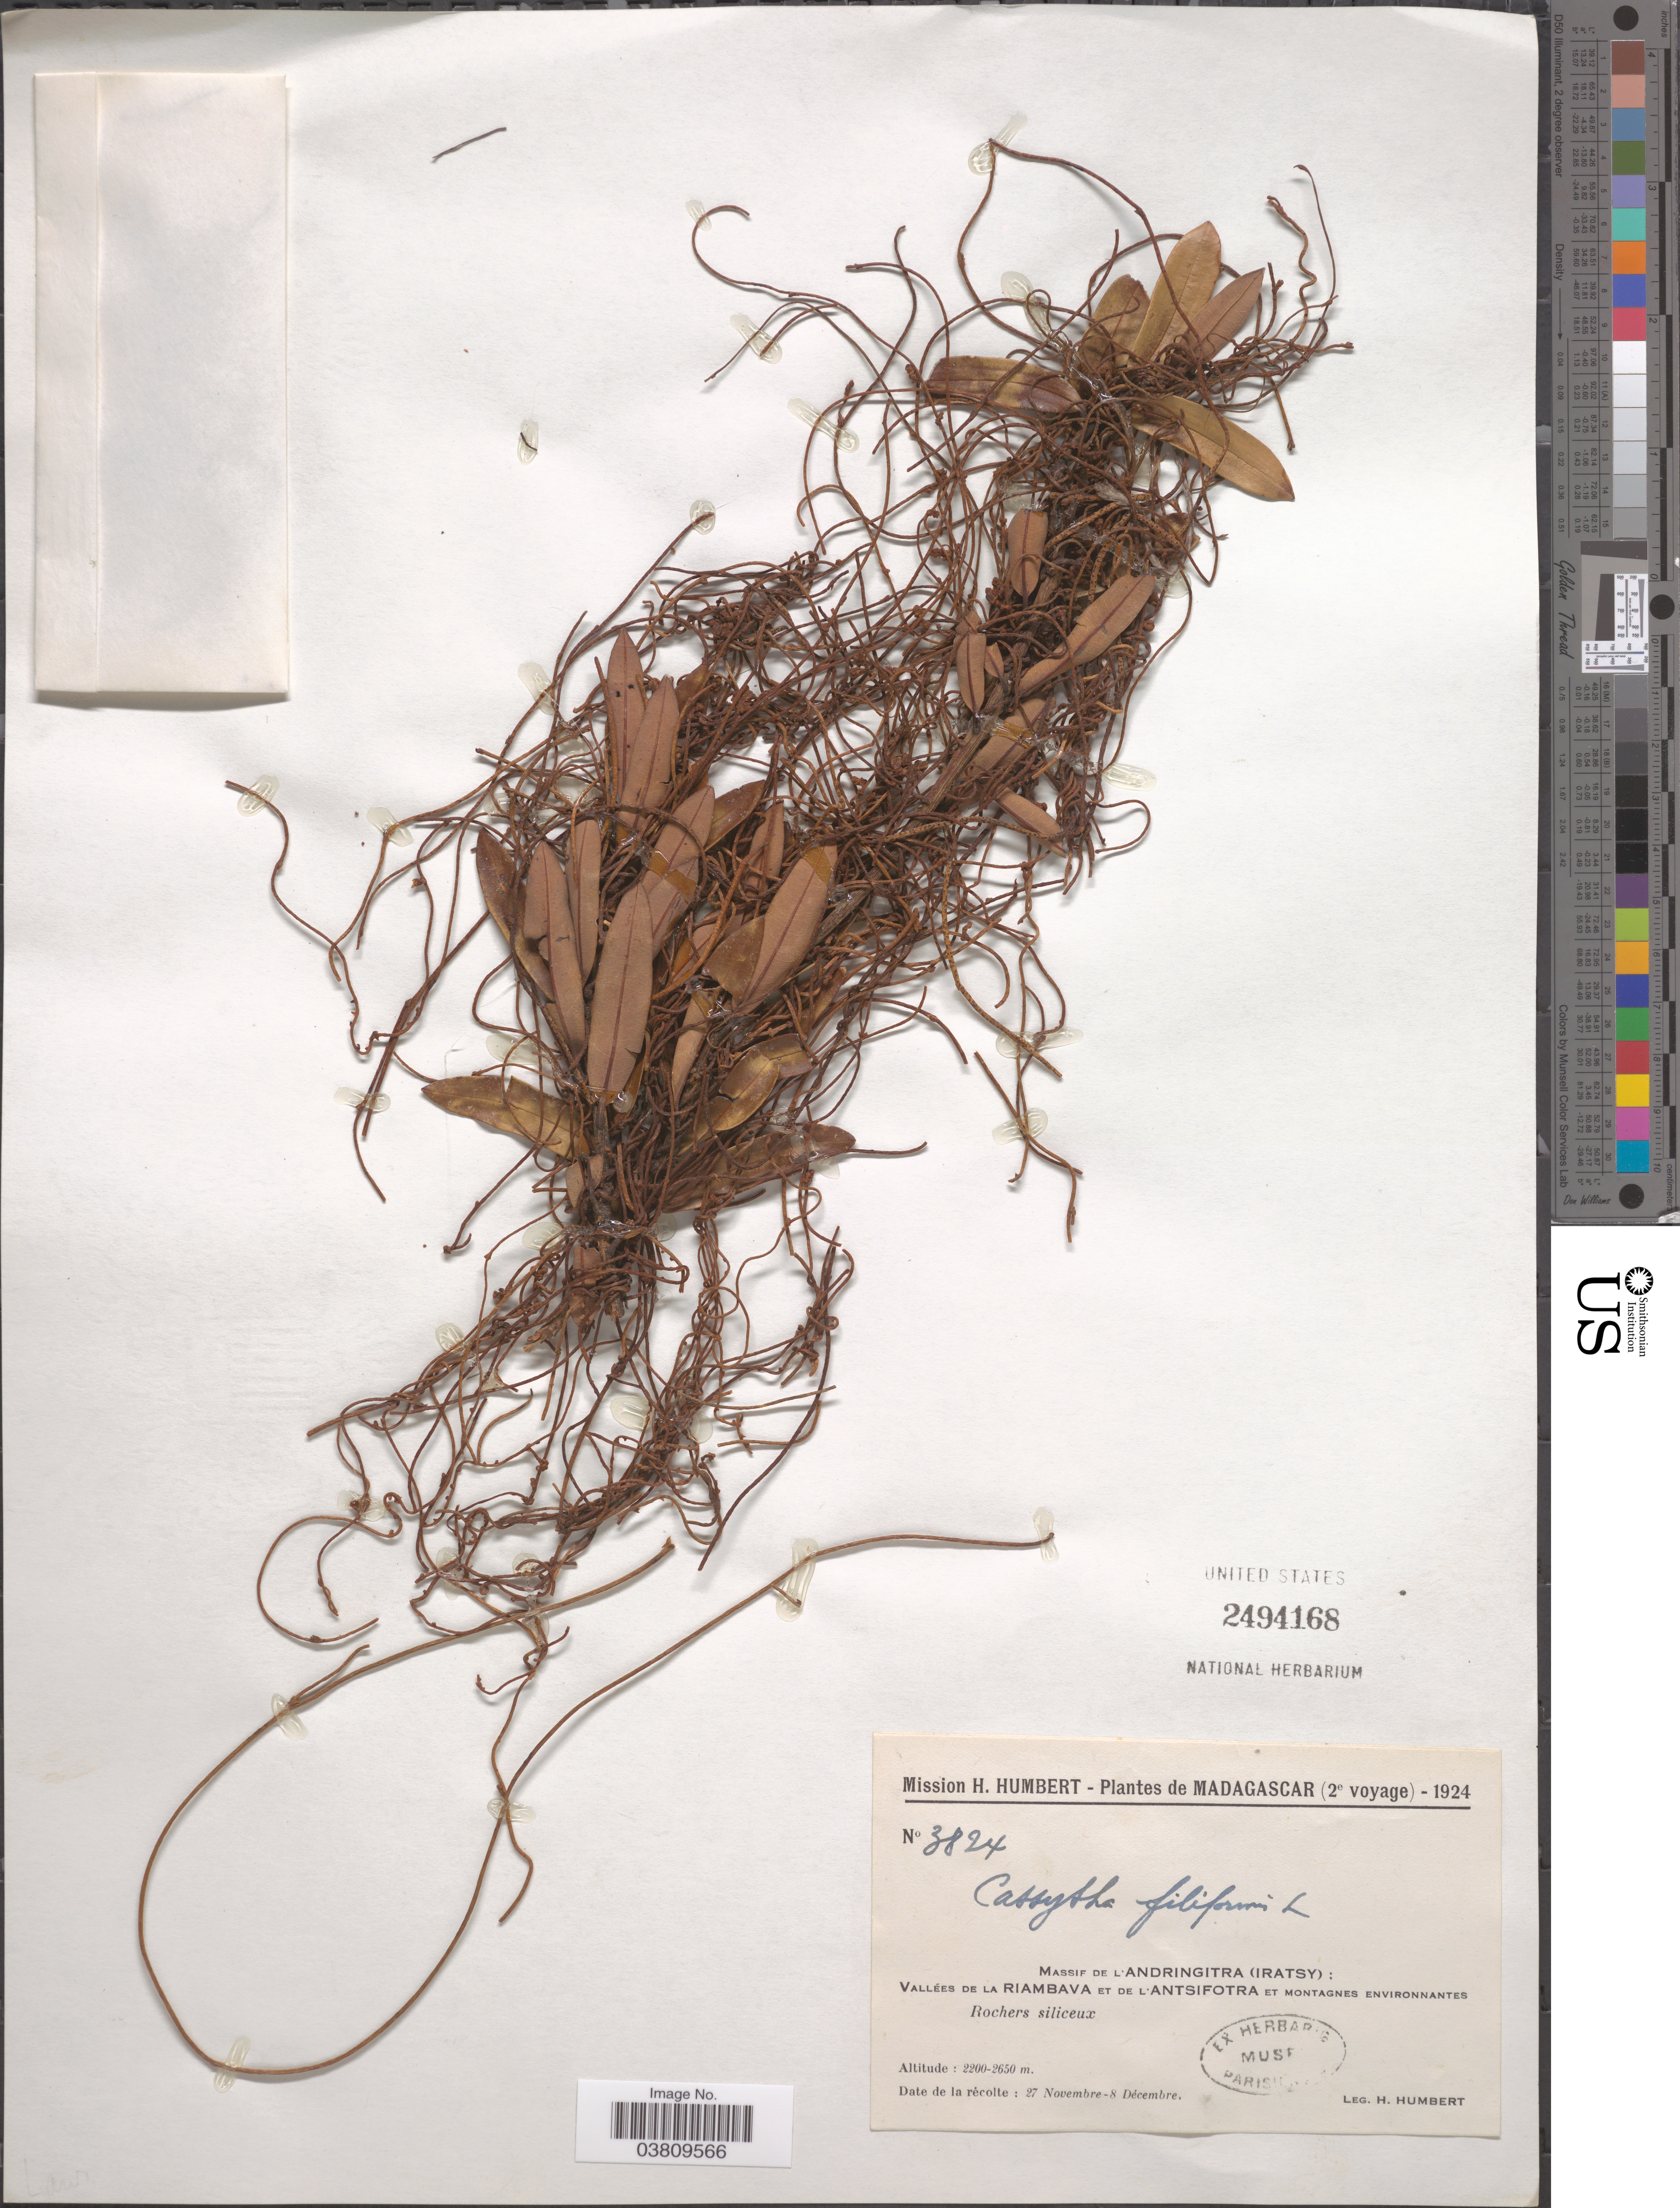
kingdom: Plantae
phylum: Tracheophyta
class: Magnoliopsida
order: Laurales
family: Lauraceae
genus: Cassytha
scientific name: Cassytha filiformis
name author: L.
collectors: H. Humbert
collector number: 3824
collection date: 1924-11-27/1924-12-08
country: Madagascar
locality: Massif de l'Andringitra (Iratsy): Vallées de la Riambava et de l'Antsifotra et montagnes environnantes.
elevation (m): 2200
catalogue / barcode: US 2494168